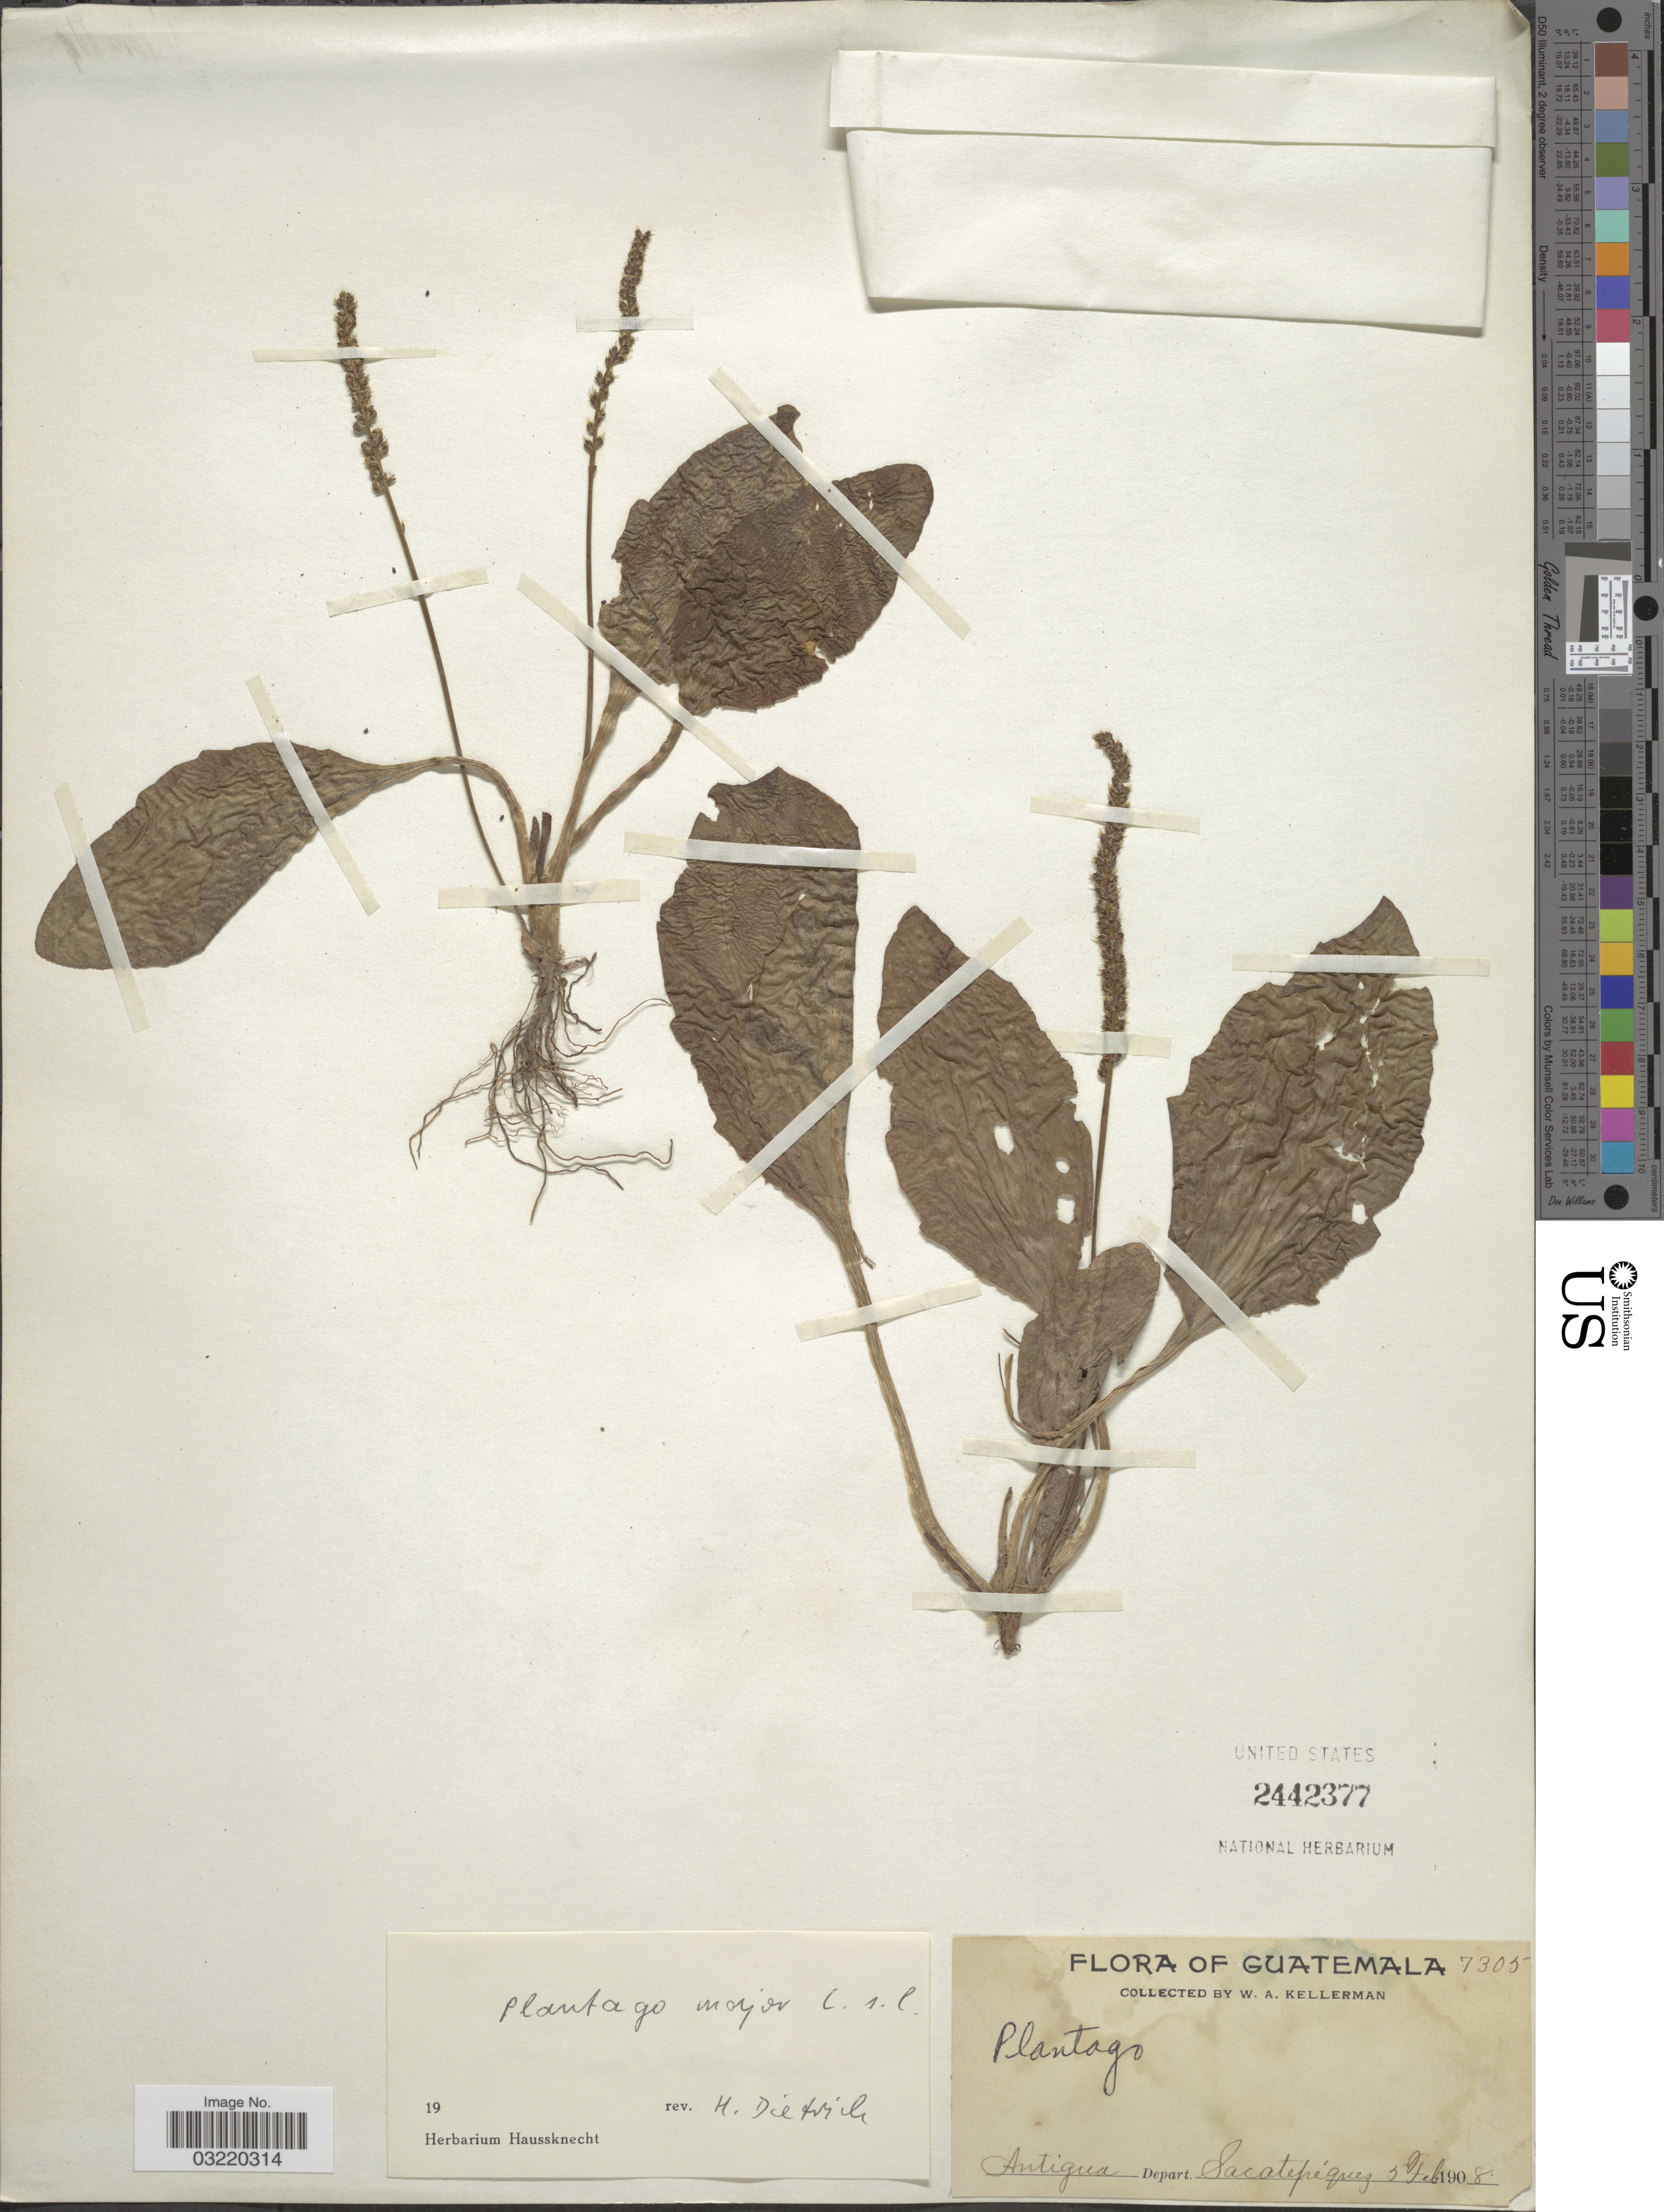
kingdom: Plantae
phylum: Tracheophyta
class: Magnoliopsida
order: Lamiales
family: Plantaginaceae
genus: Plantago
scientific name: Plantago major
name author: L.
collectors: W. Kellerman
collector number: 7305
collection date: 1908-02-05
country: Guatemala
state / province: Sacatepéquez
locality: Antigua. Depart. Sacatepéquez.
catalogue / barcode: US 2442377